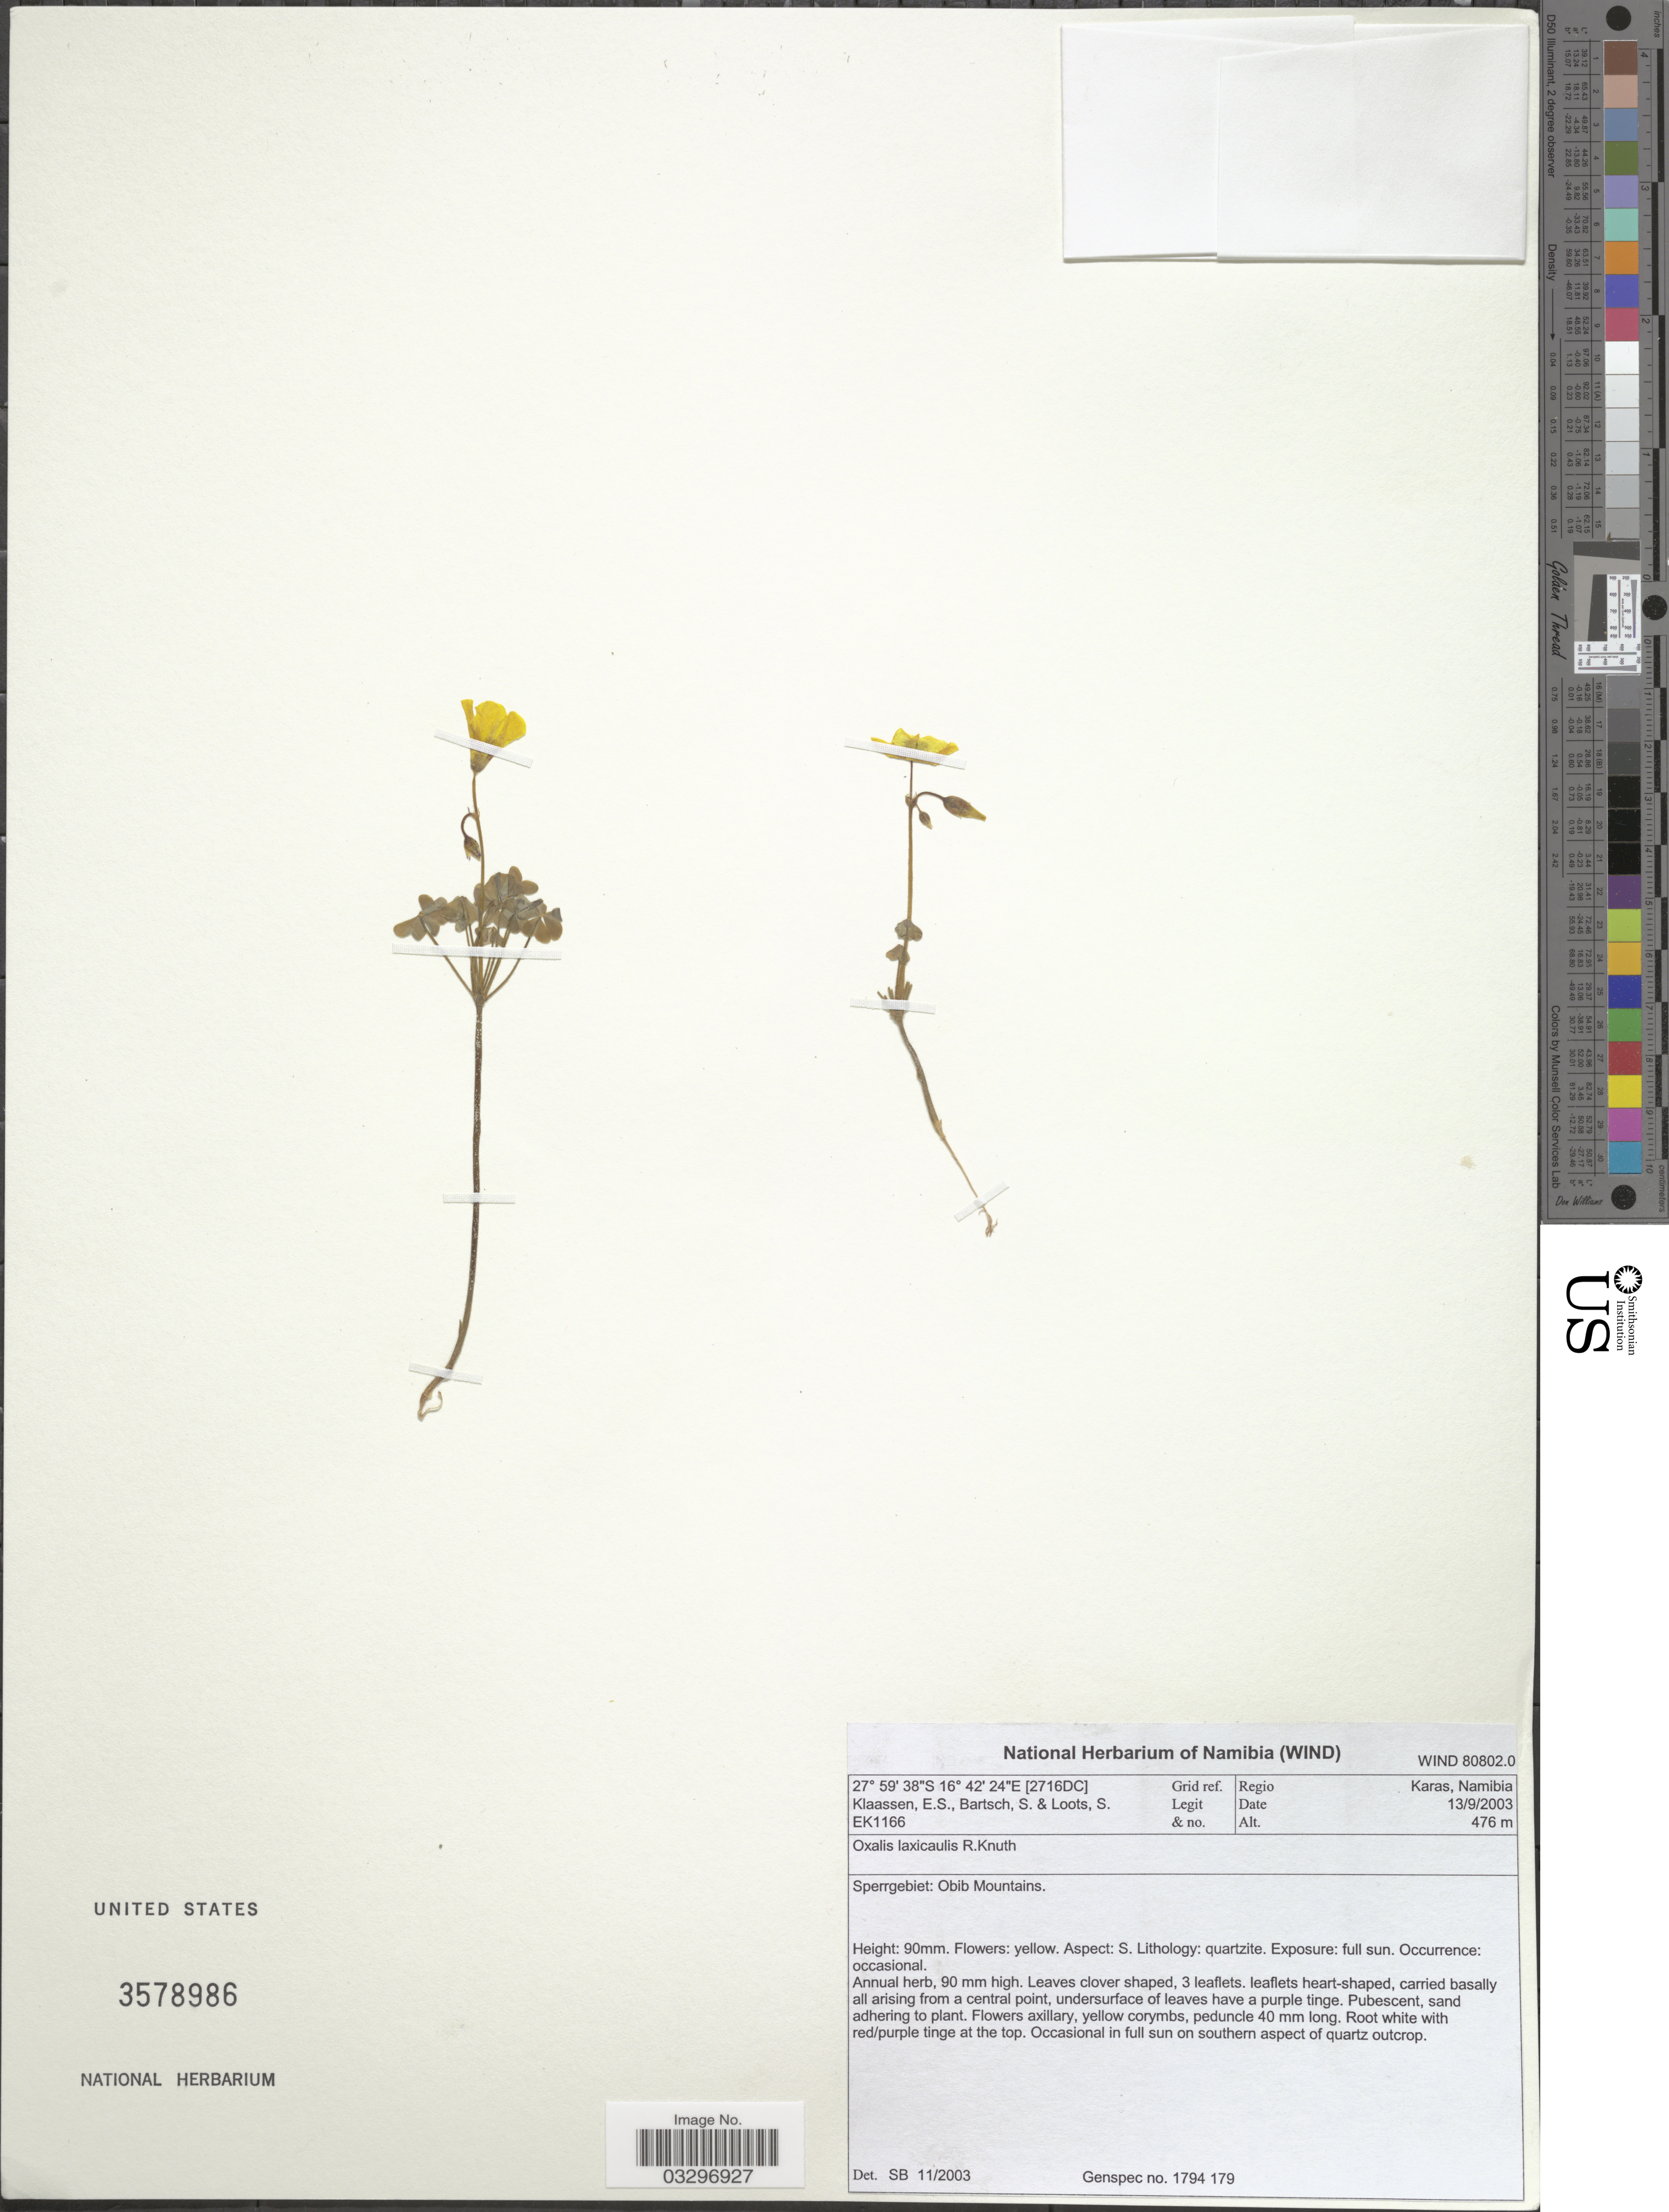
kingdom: Plantae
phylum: Tracheophyta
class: Magnoliopsida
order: Oxalidales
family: Oxalidaceae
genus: Oxalis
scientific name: Oxalis laxicaulis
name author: R. Knuth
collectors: E. S. Klaassen, S. Bartsch & S. Loots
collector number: EK1166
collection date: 2003-09-13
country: Namibia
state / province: Karas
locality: [2716DC] Grid ref. Regio Karas. Sperrgebiet: Obib Mountains.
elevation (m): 476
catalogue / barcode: US 3578986